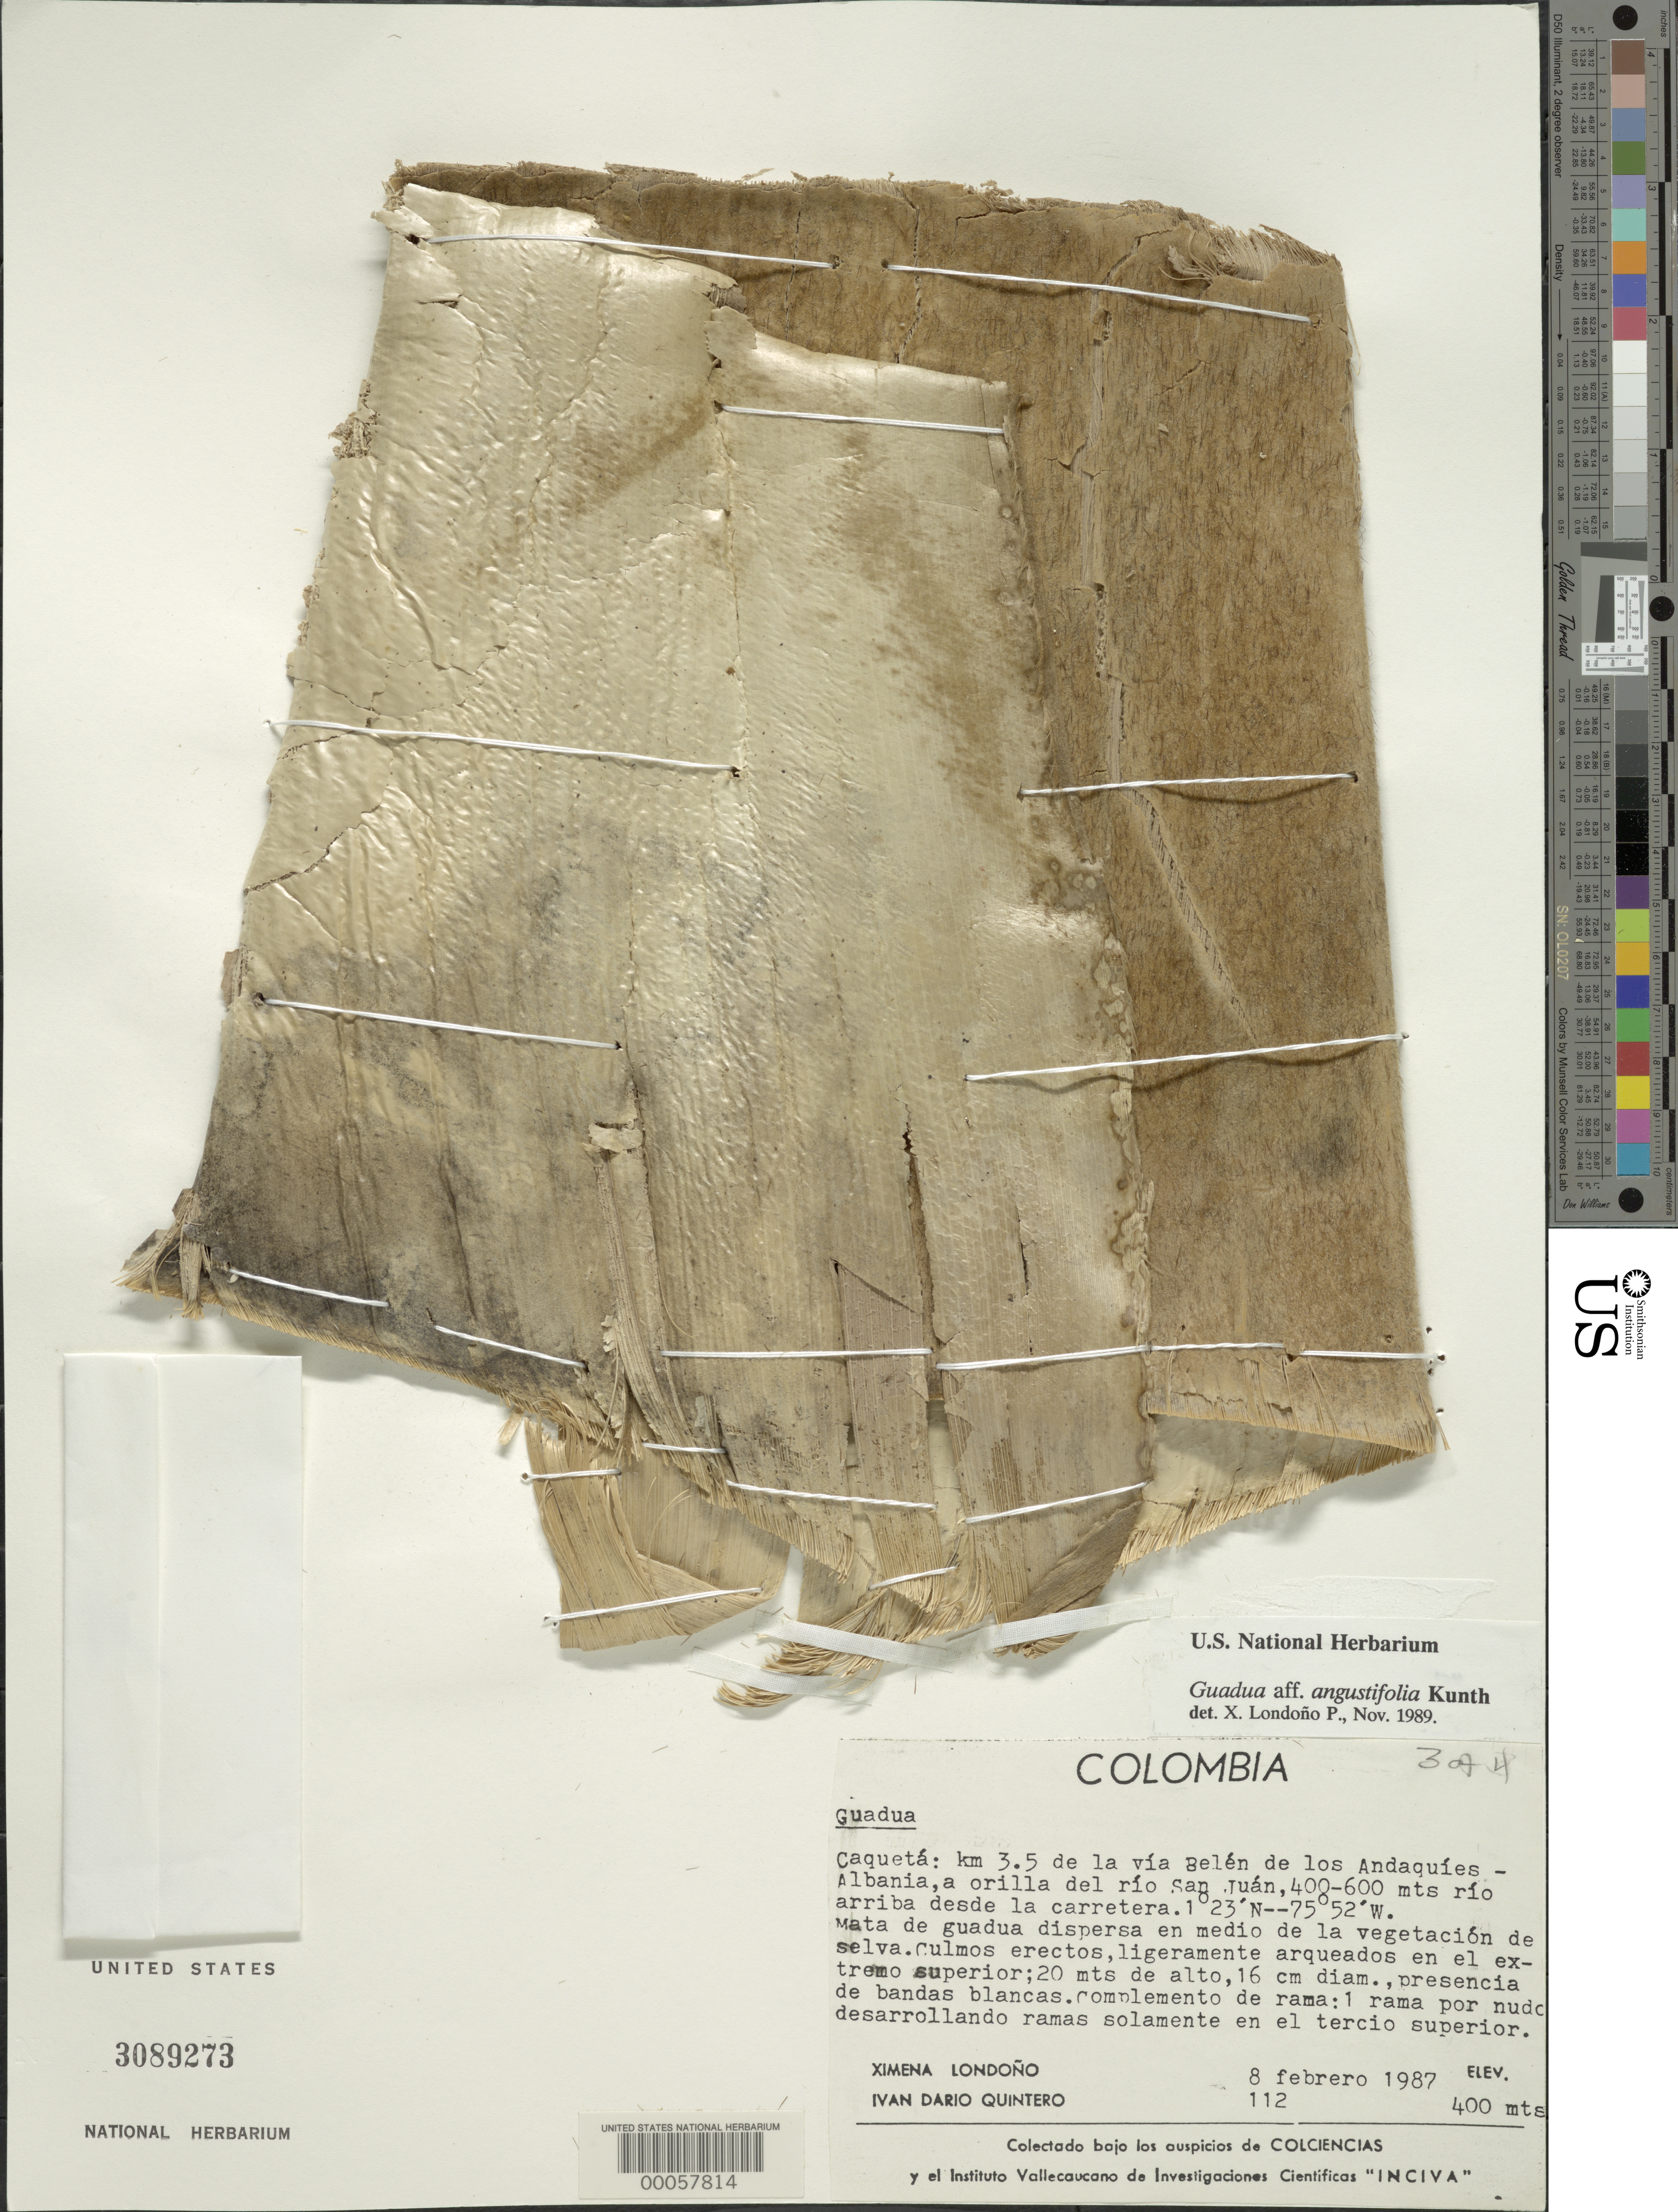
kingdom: Plantae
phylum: Tracheophyta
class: Liliopsida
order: Poales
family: Poaceae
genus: Guadua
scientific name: Guadua angustifolia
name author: Kunth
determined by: Londoño, X., (TULV), Jardin Botanico "Juan Maria Cespedes"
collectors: X. Londoño & I. Quintero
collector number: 112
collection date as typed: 08 Feb 1987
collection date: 1987-02-08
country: Colombia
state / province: Caquetá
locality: Km 3.5 of the Belem de los Andaquies-Albania road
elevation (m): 400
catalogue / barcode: US 3089273